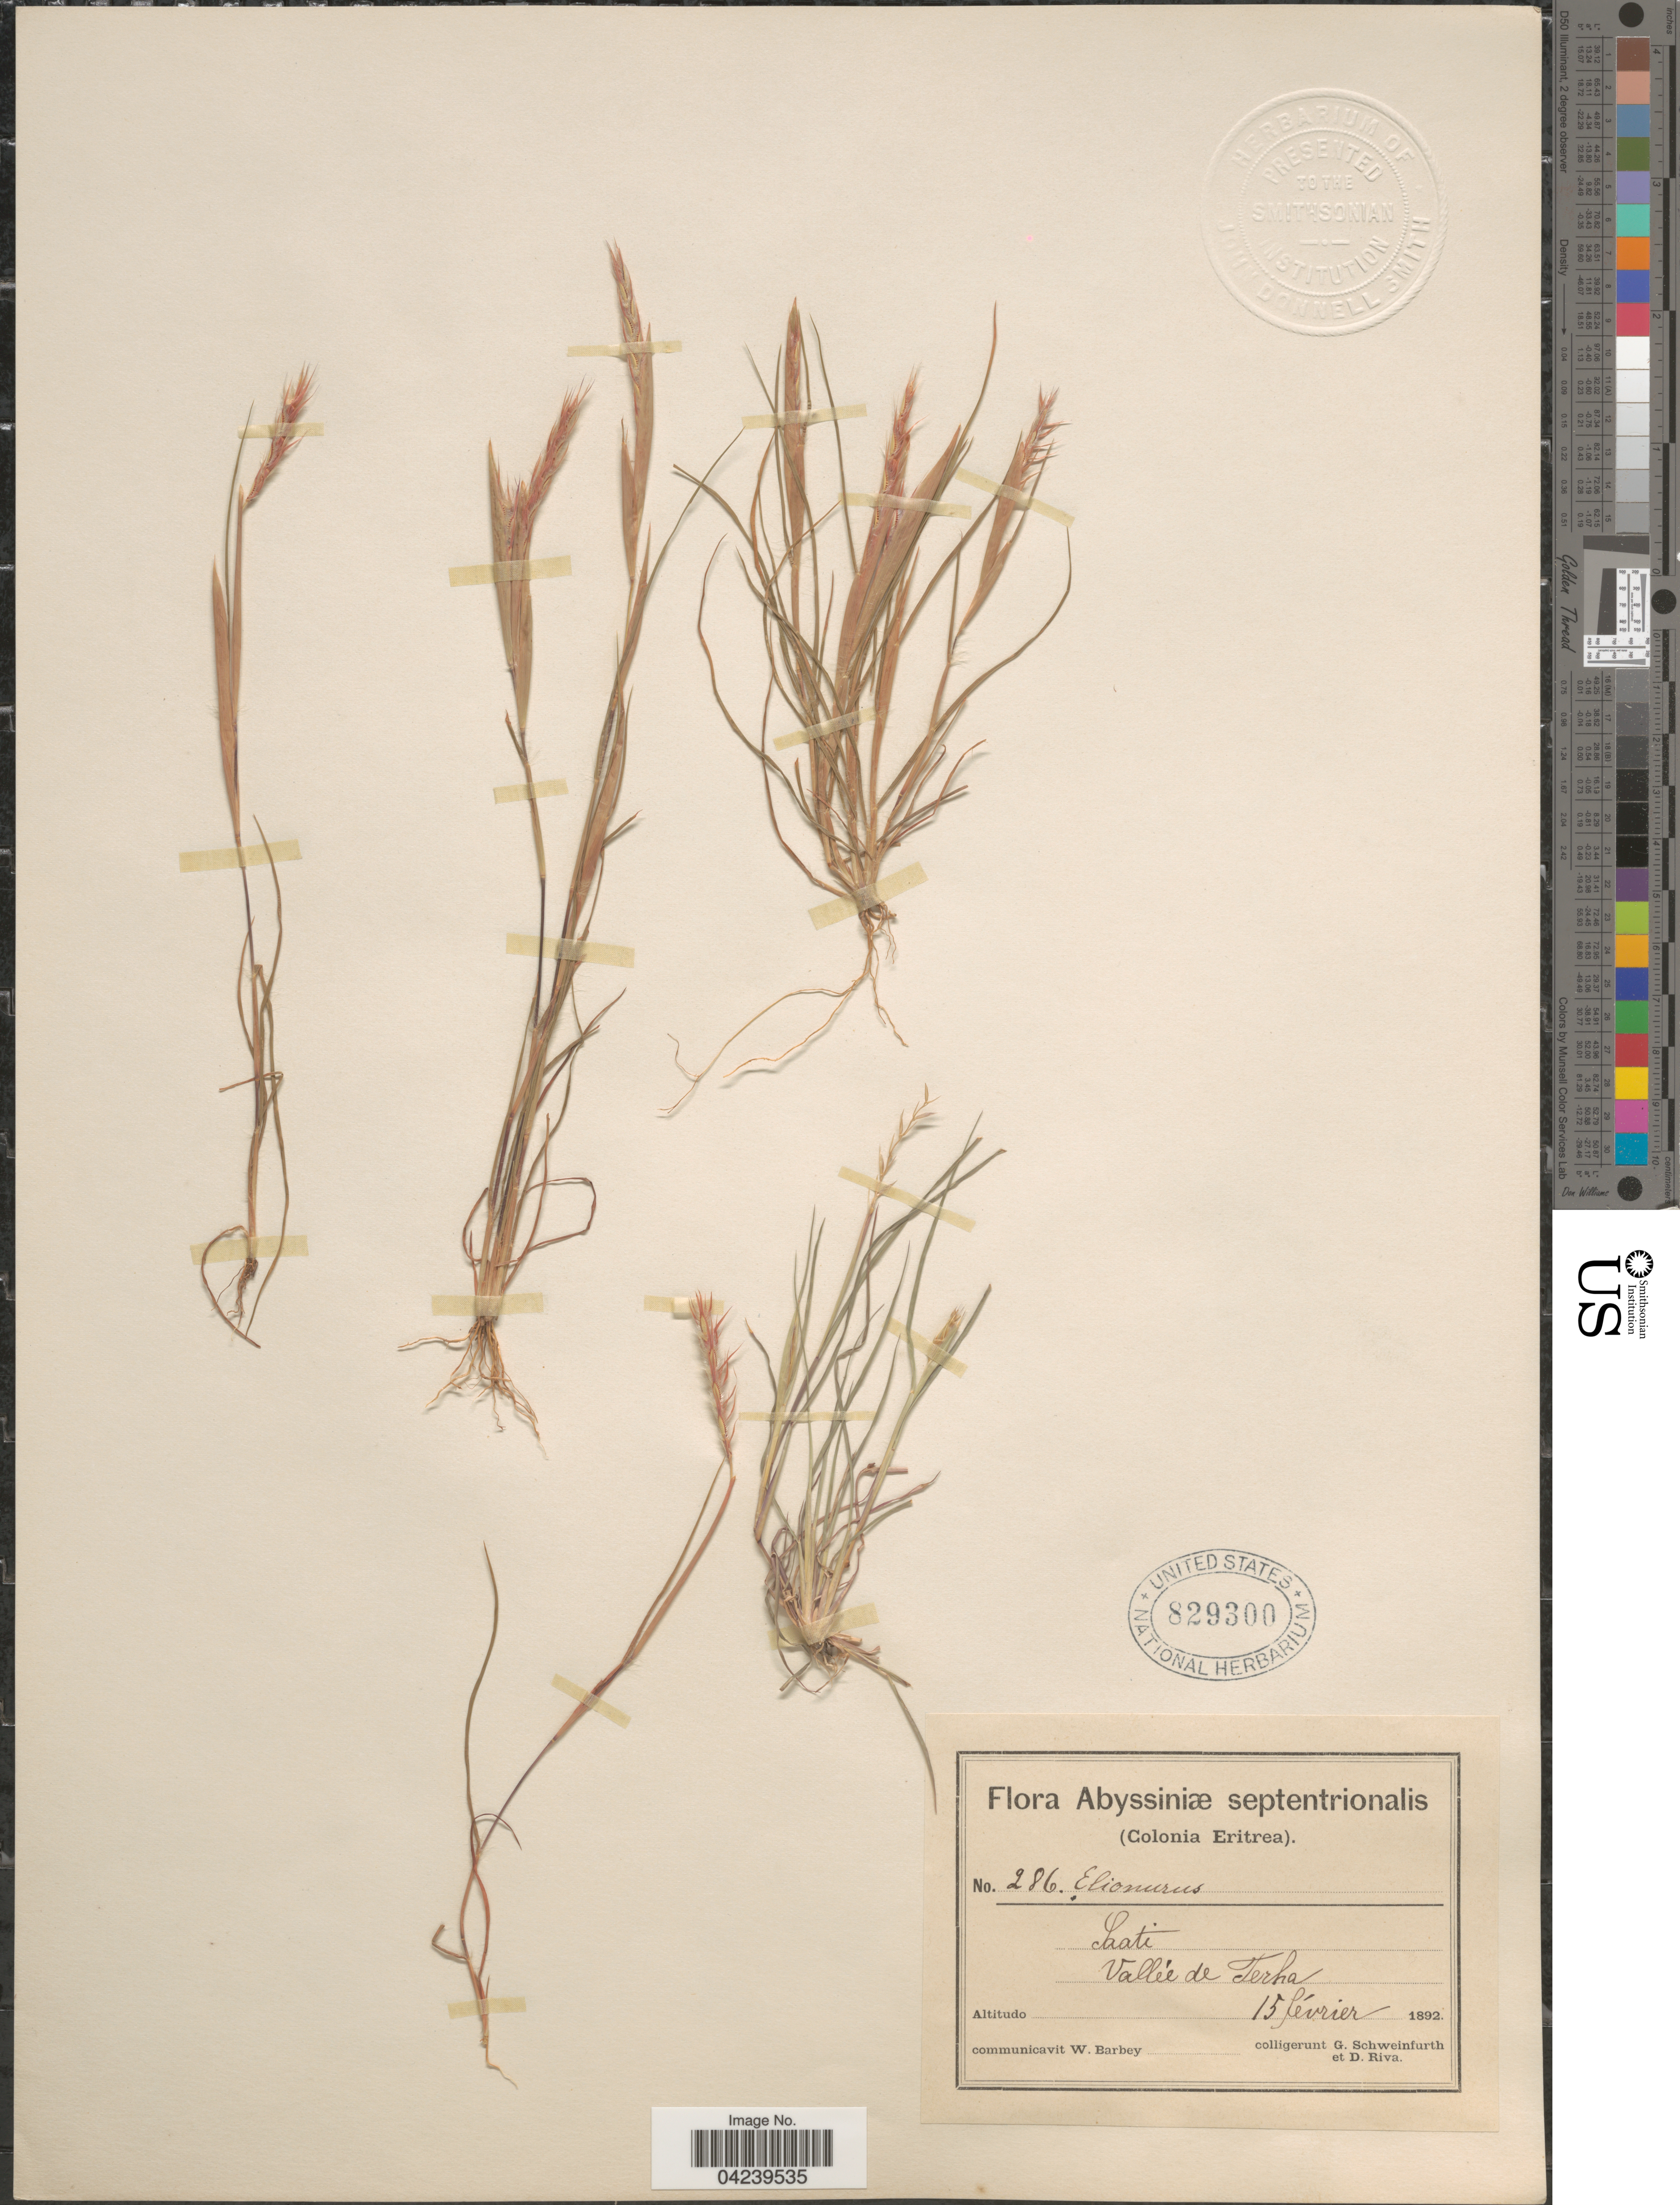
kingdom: Plantae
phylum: Tracheophyta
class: Liliopsida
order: Poales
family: Poaceae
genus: Elionurus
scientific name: Elionurus royleanus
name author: Nees ex A. Rich.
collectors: G. A. Schweinfurth (herbarium) & D. Riva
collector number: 286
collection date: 1892-02-15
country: Eritrea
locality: Abyssiniæ septentrionalis. (Colonia Eritrea). Saati. Valleé de Terha.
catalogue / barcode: US 829300